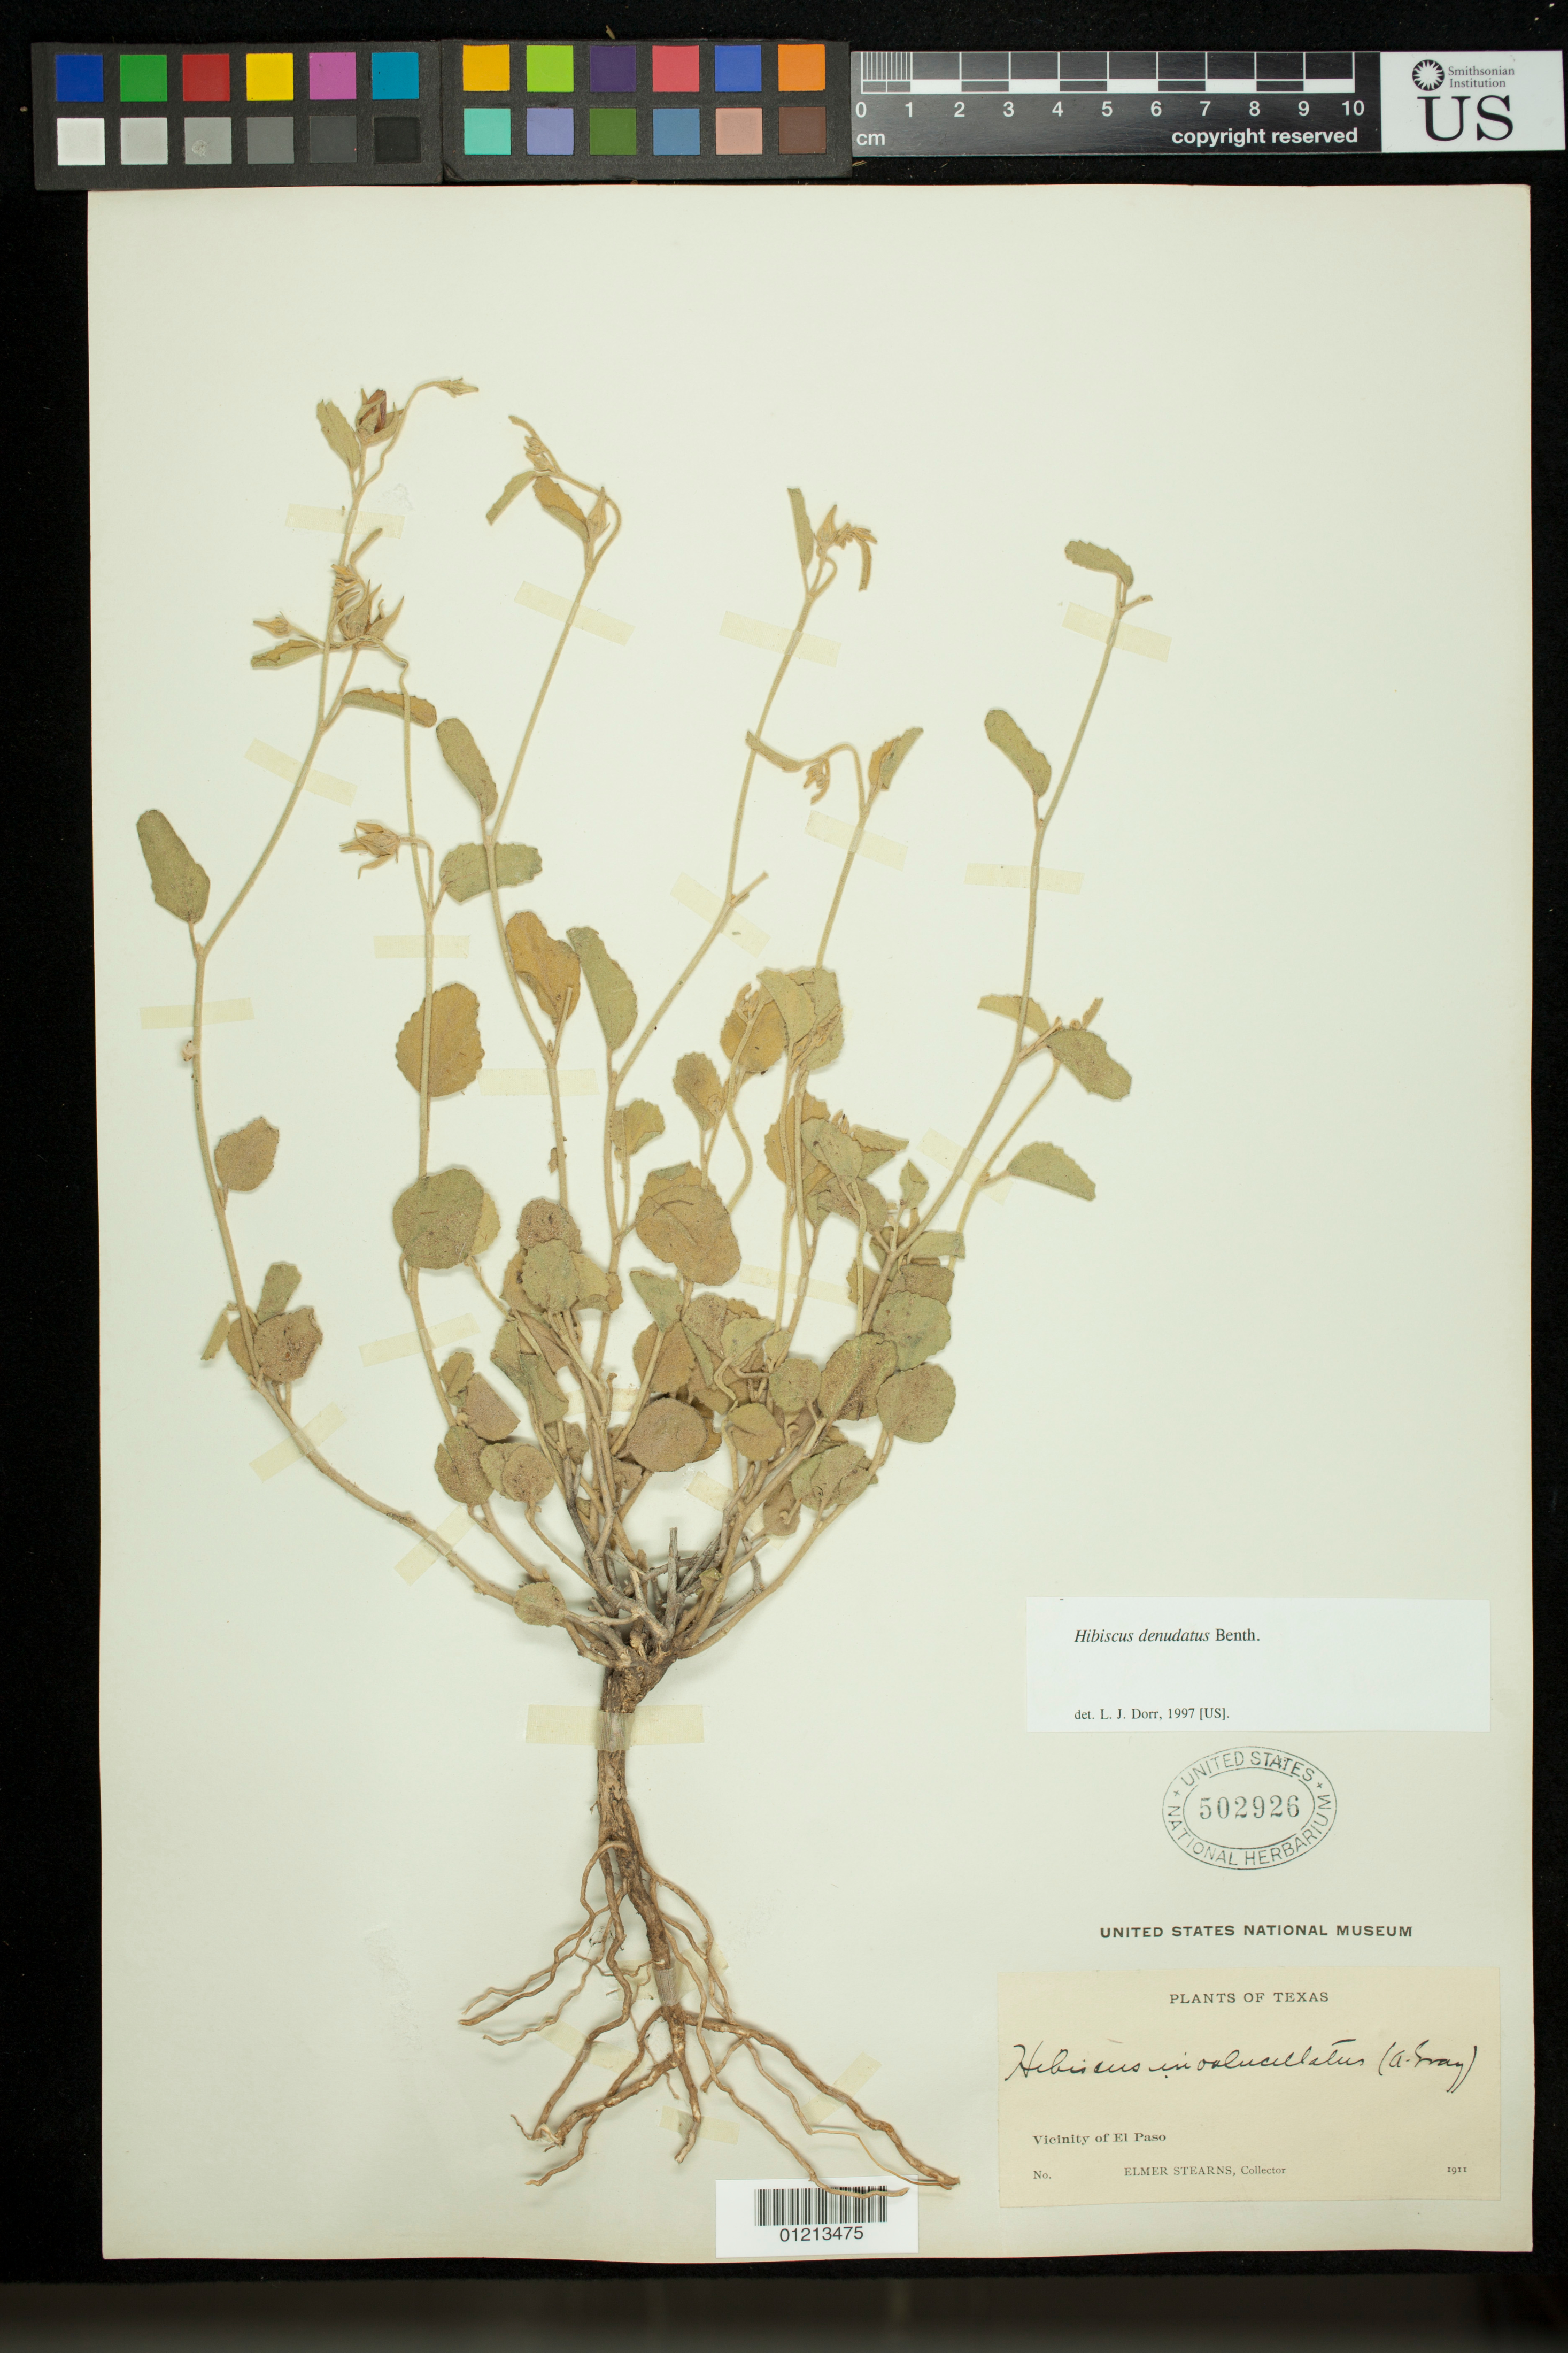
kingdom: Plantae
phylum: Tracheophyta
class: Magnoliopsida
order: Malvales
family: Malvaceae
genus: Hibiscus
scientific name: Hibiscus denudatus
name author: Benth.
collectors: E. Stearns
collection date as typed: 1911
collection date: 1911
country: United States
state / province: Texas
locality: Vicinity of El Paso.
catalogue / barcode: US 502926